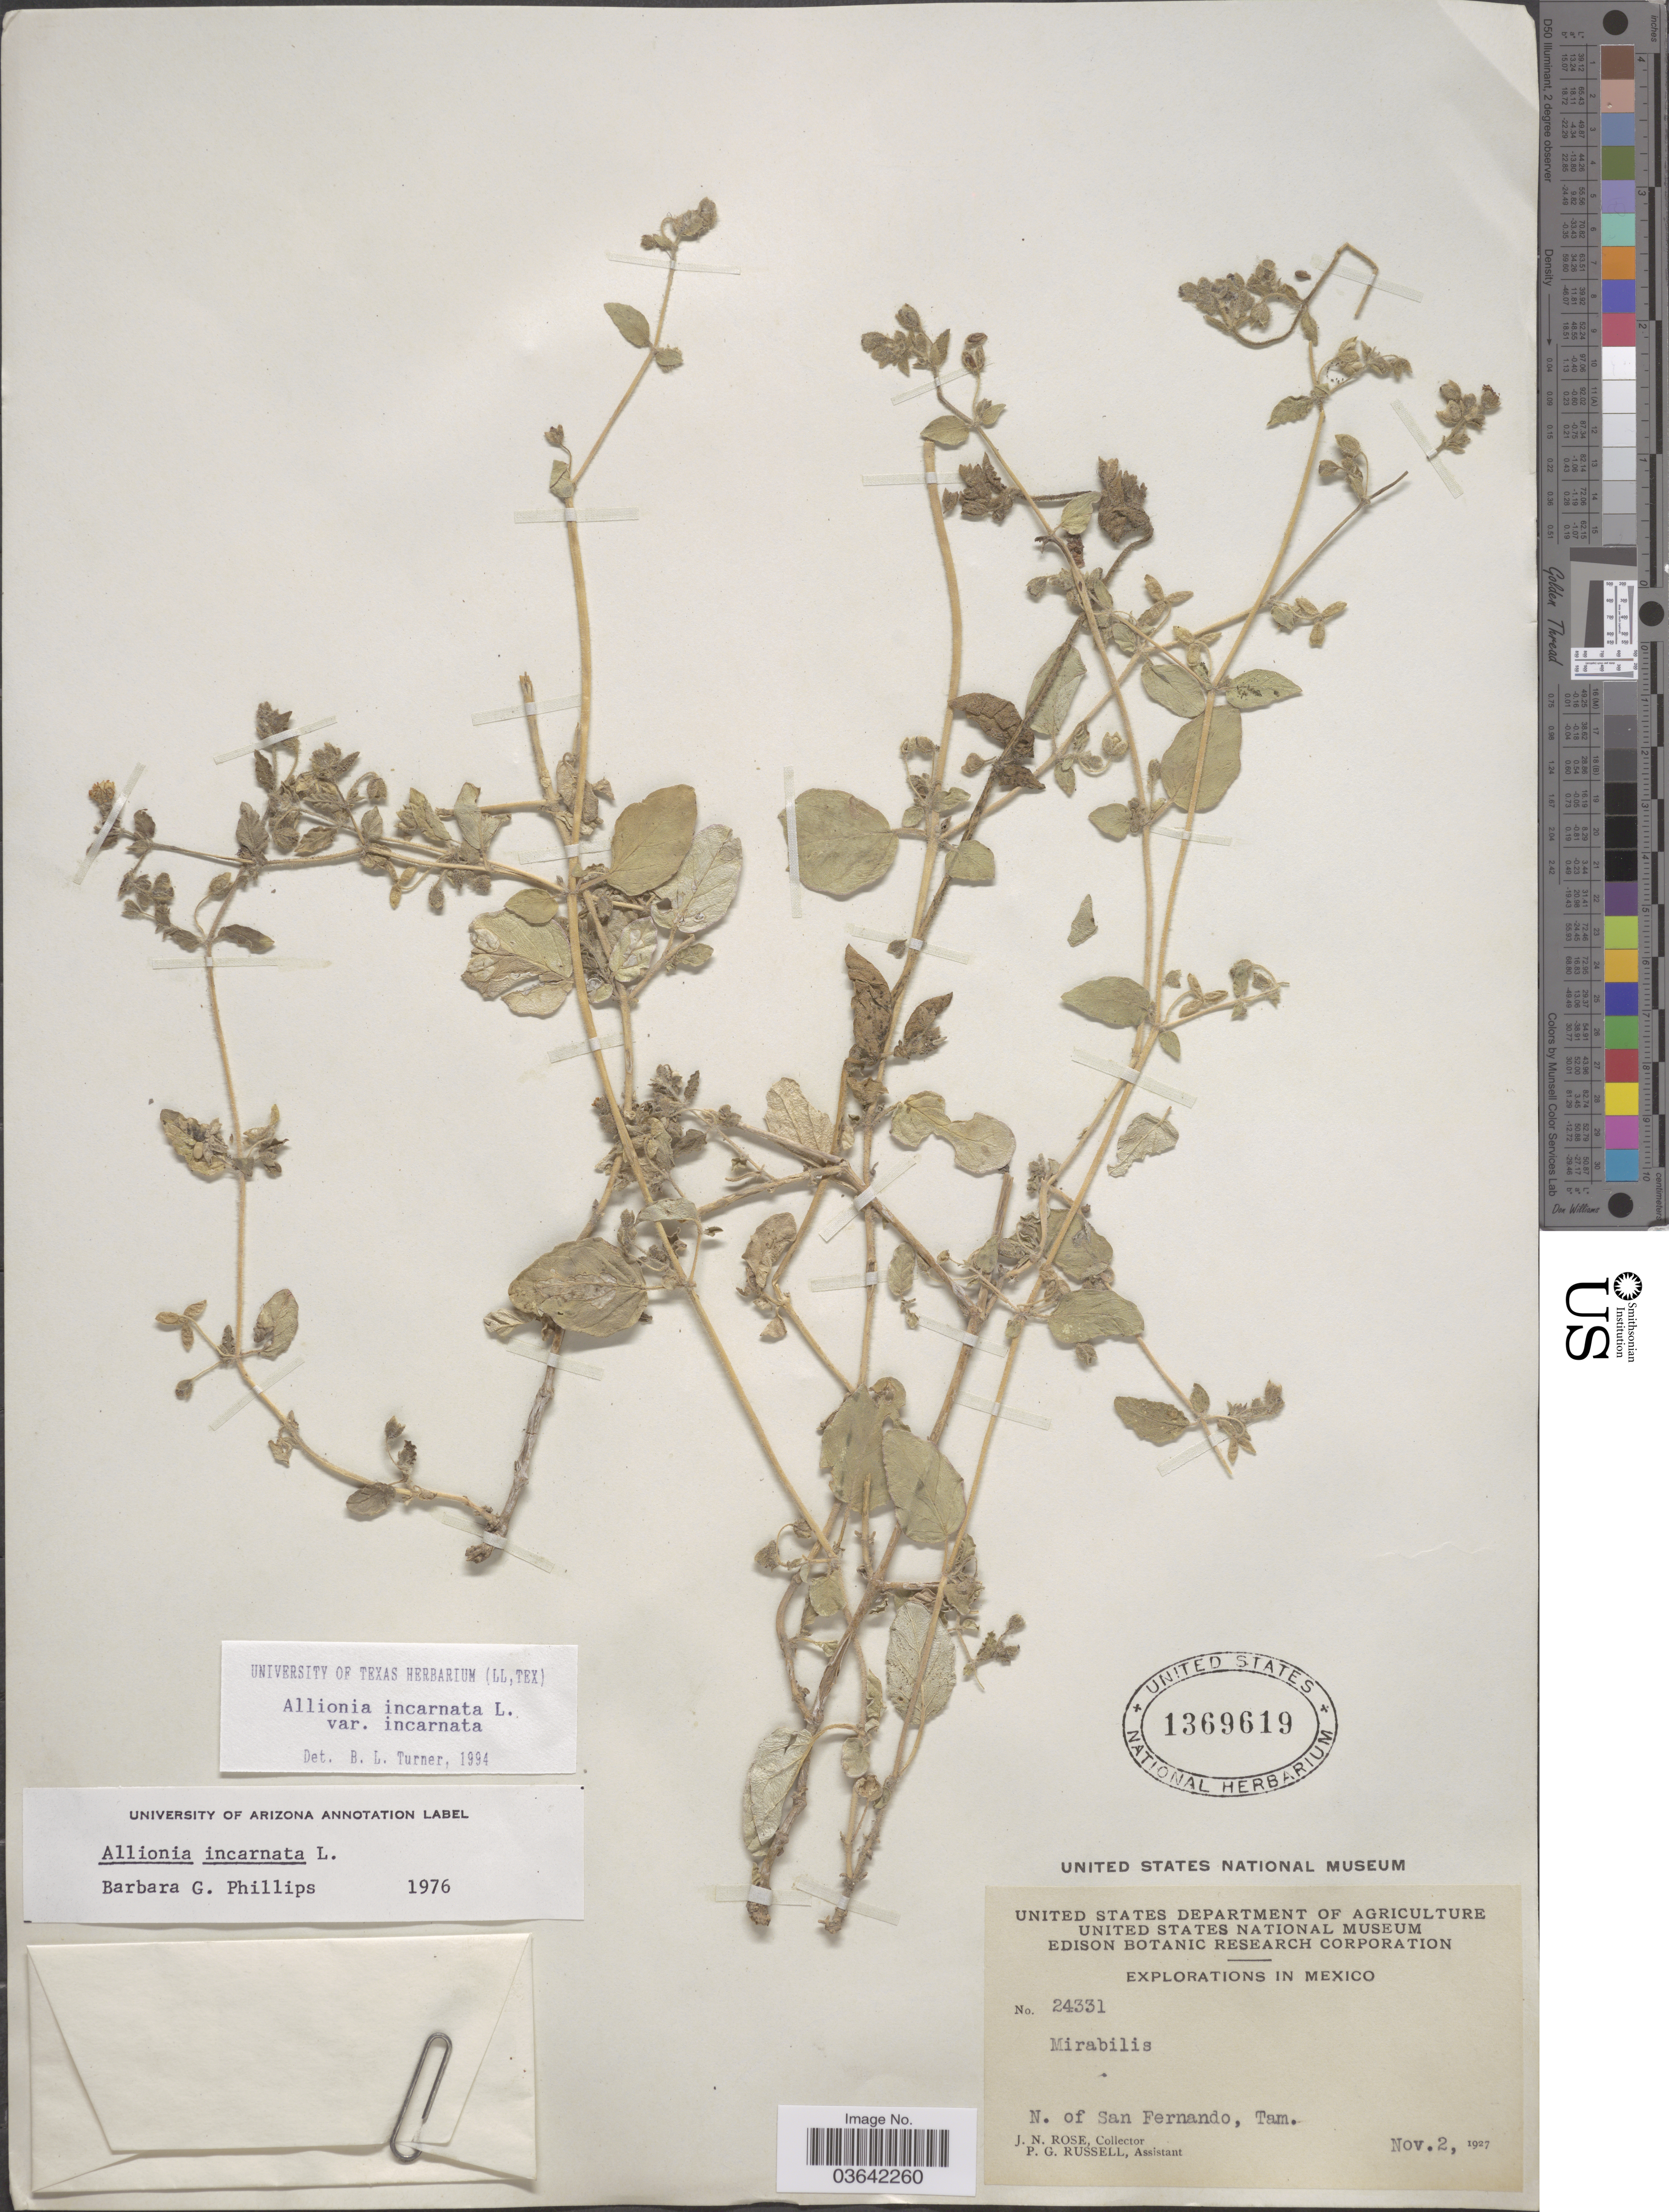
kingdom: Plantae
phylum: Tracheophyta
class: Magnoliopsida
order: Caryophyllales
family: Nyctaginaceae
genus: Allionia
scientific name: Allionia incarnata var. incarnata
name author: L.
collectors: J. N. Rose & P. G. Russell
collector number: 24331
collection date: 1927-11-02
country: Mexico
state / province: Tamaulipas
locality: N. of San Fernando.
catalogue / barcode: US 1369619